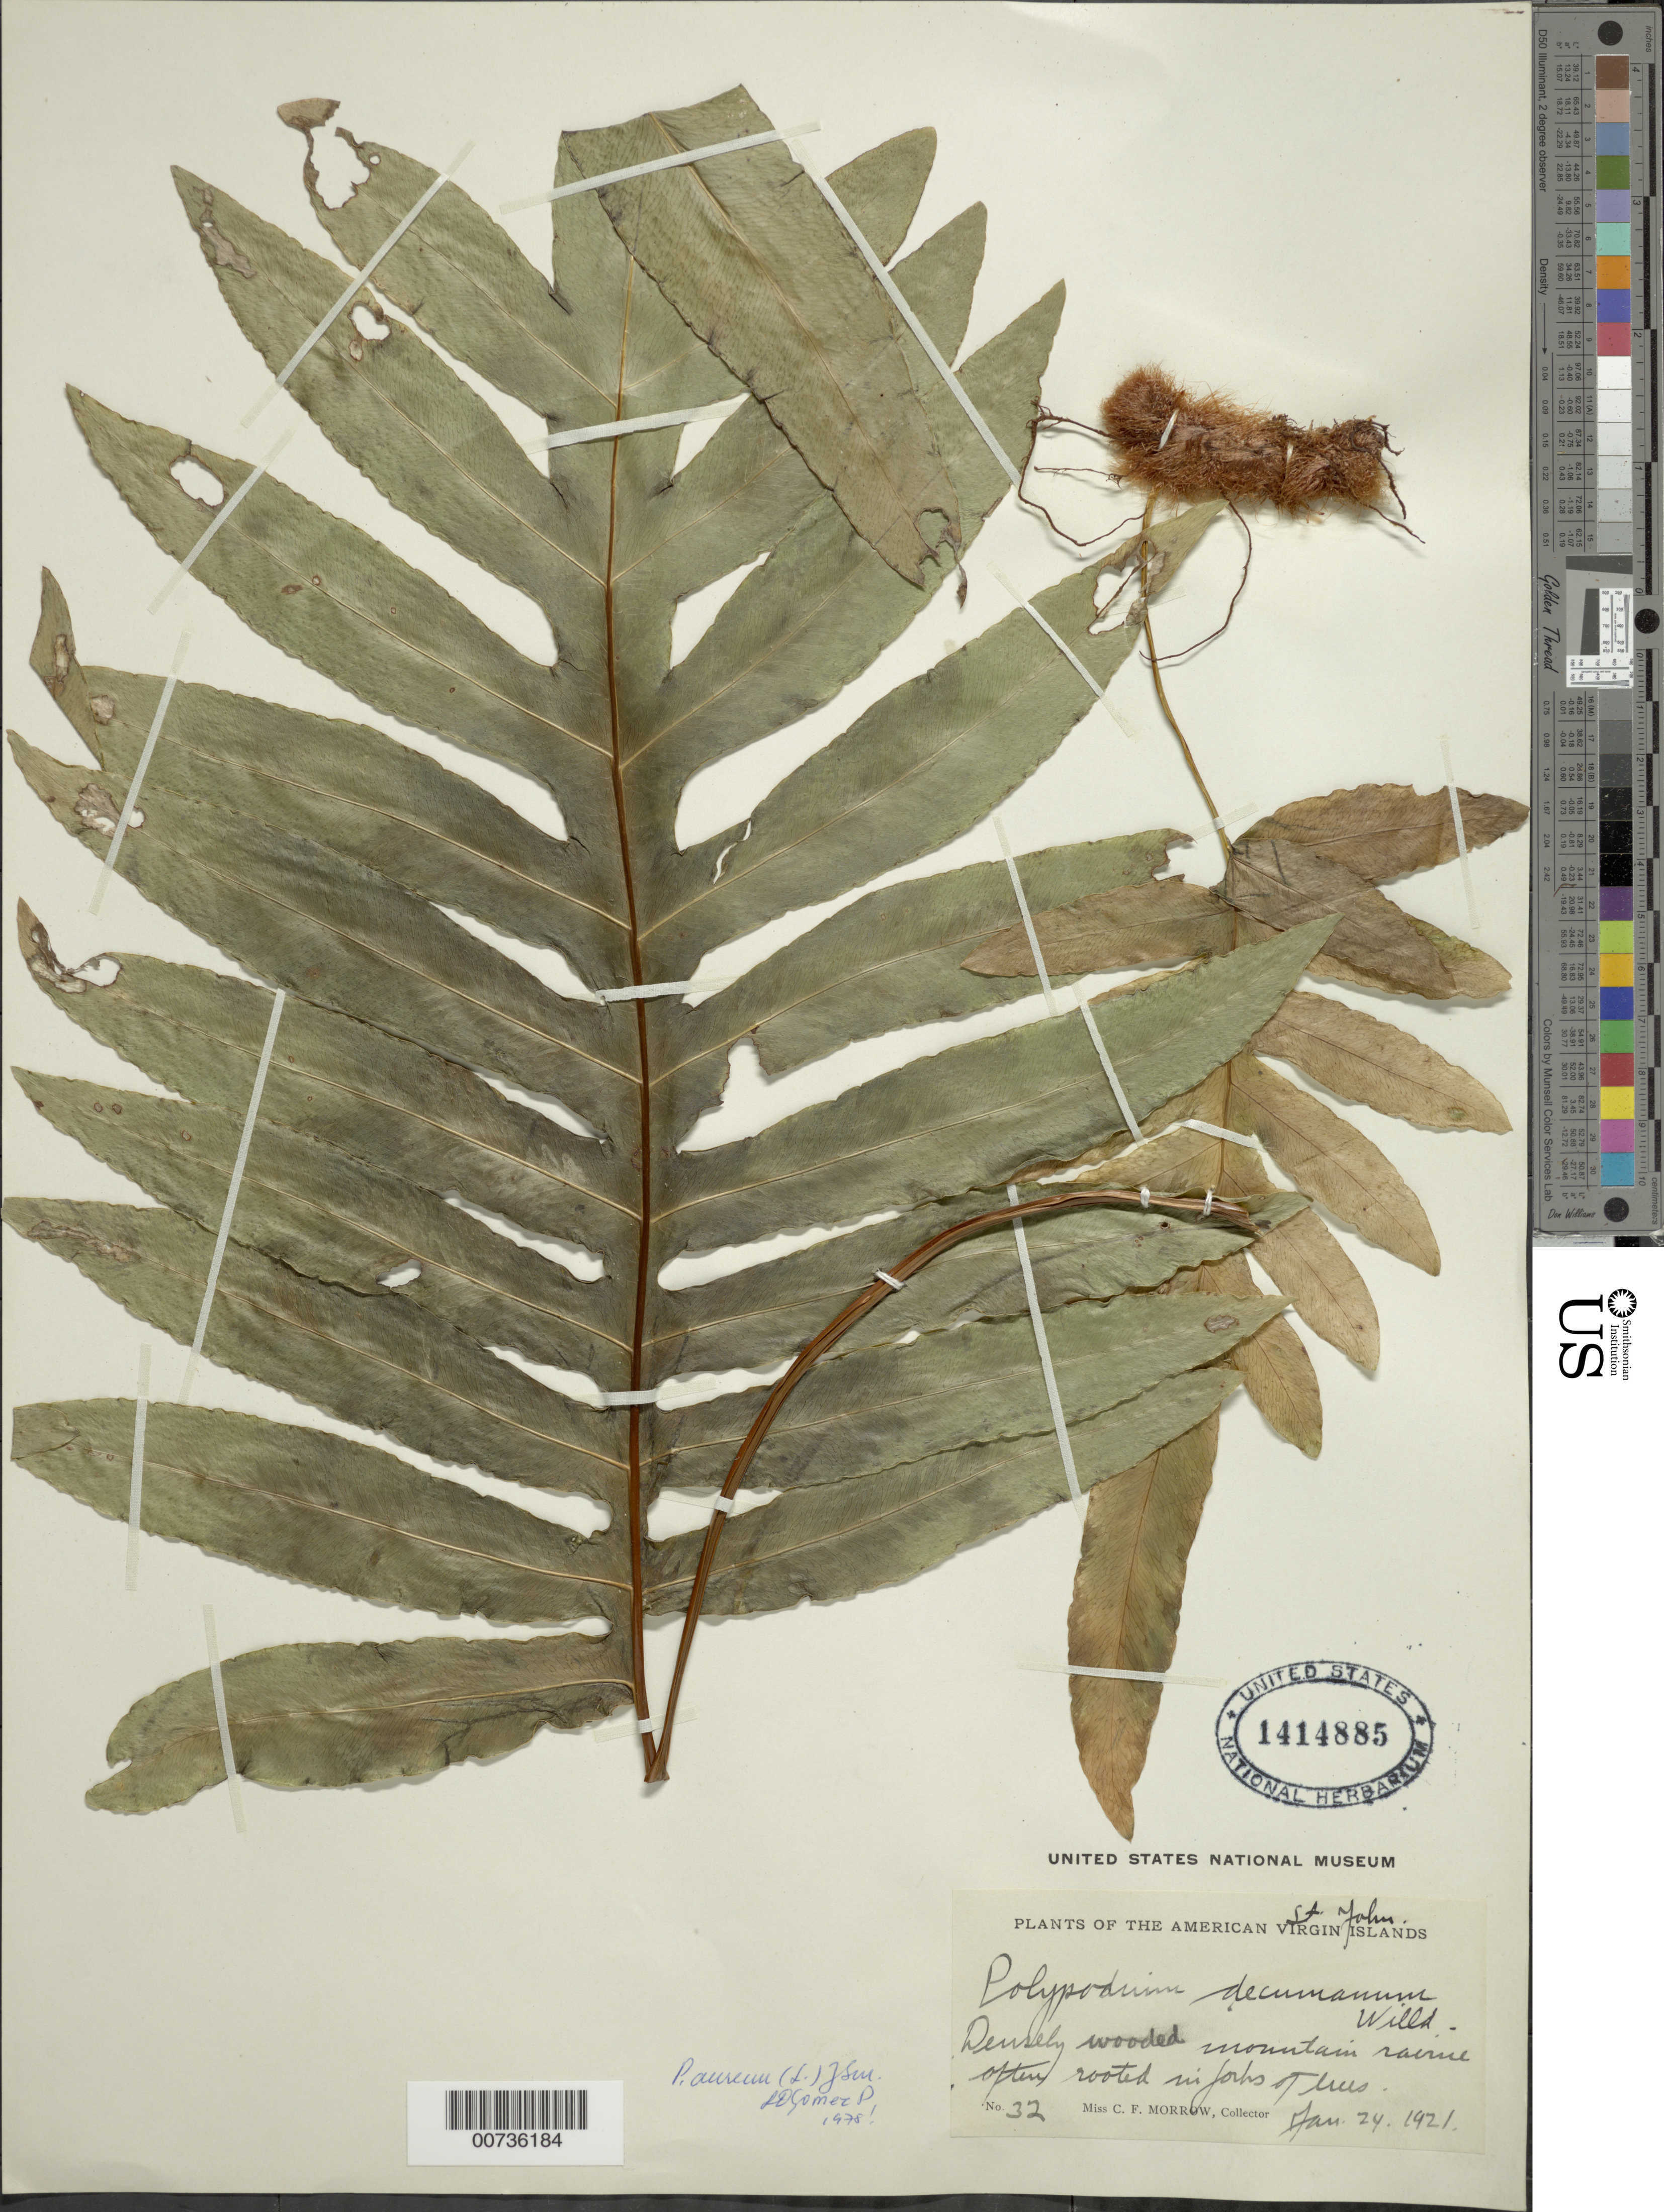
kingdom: Plantae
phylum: Tracheophyta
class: Polypodiopsida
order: Polypodiales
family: Polypodiaceae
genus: Phlebodium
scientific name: Phlebodium decumanum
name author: (Willd.) J. Sm.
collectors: C. Morrow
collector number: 32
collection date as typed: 24 Jan 1921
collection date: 1921-01-24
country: U.S. Virgin Islands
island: St. John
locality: Densly wooded mountain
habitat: Often rooted in forks of trees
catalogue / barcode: US 1414885